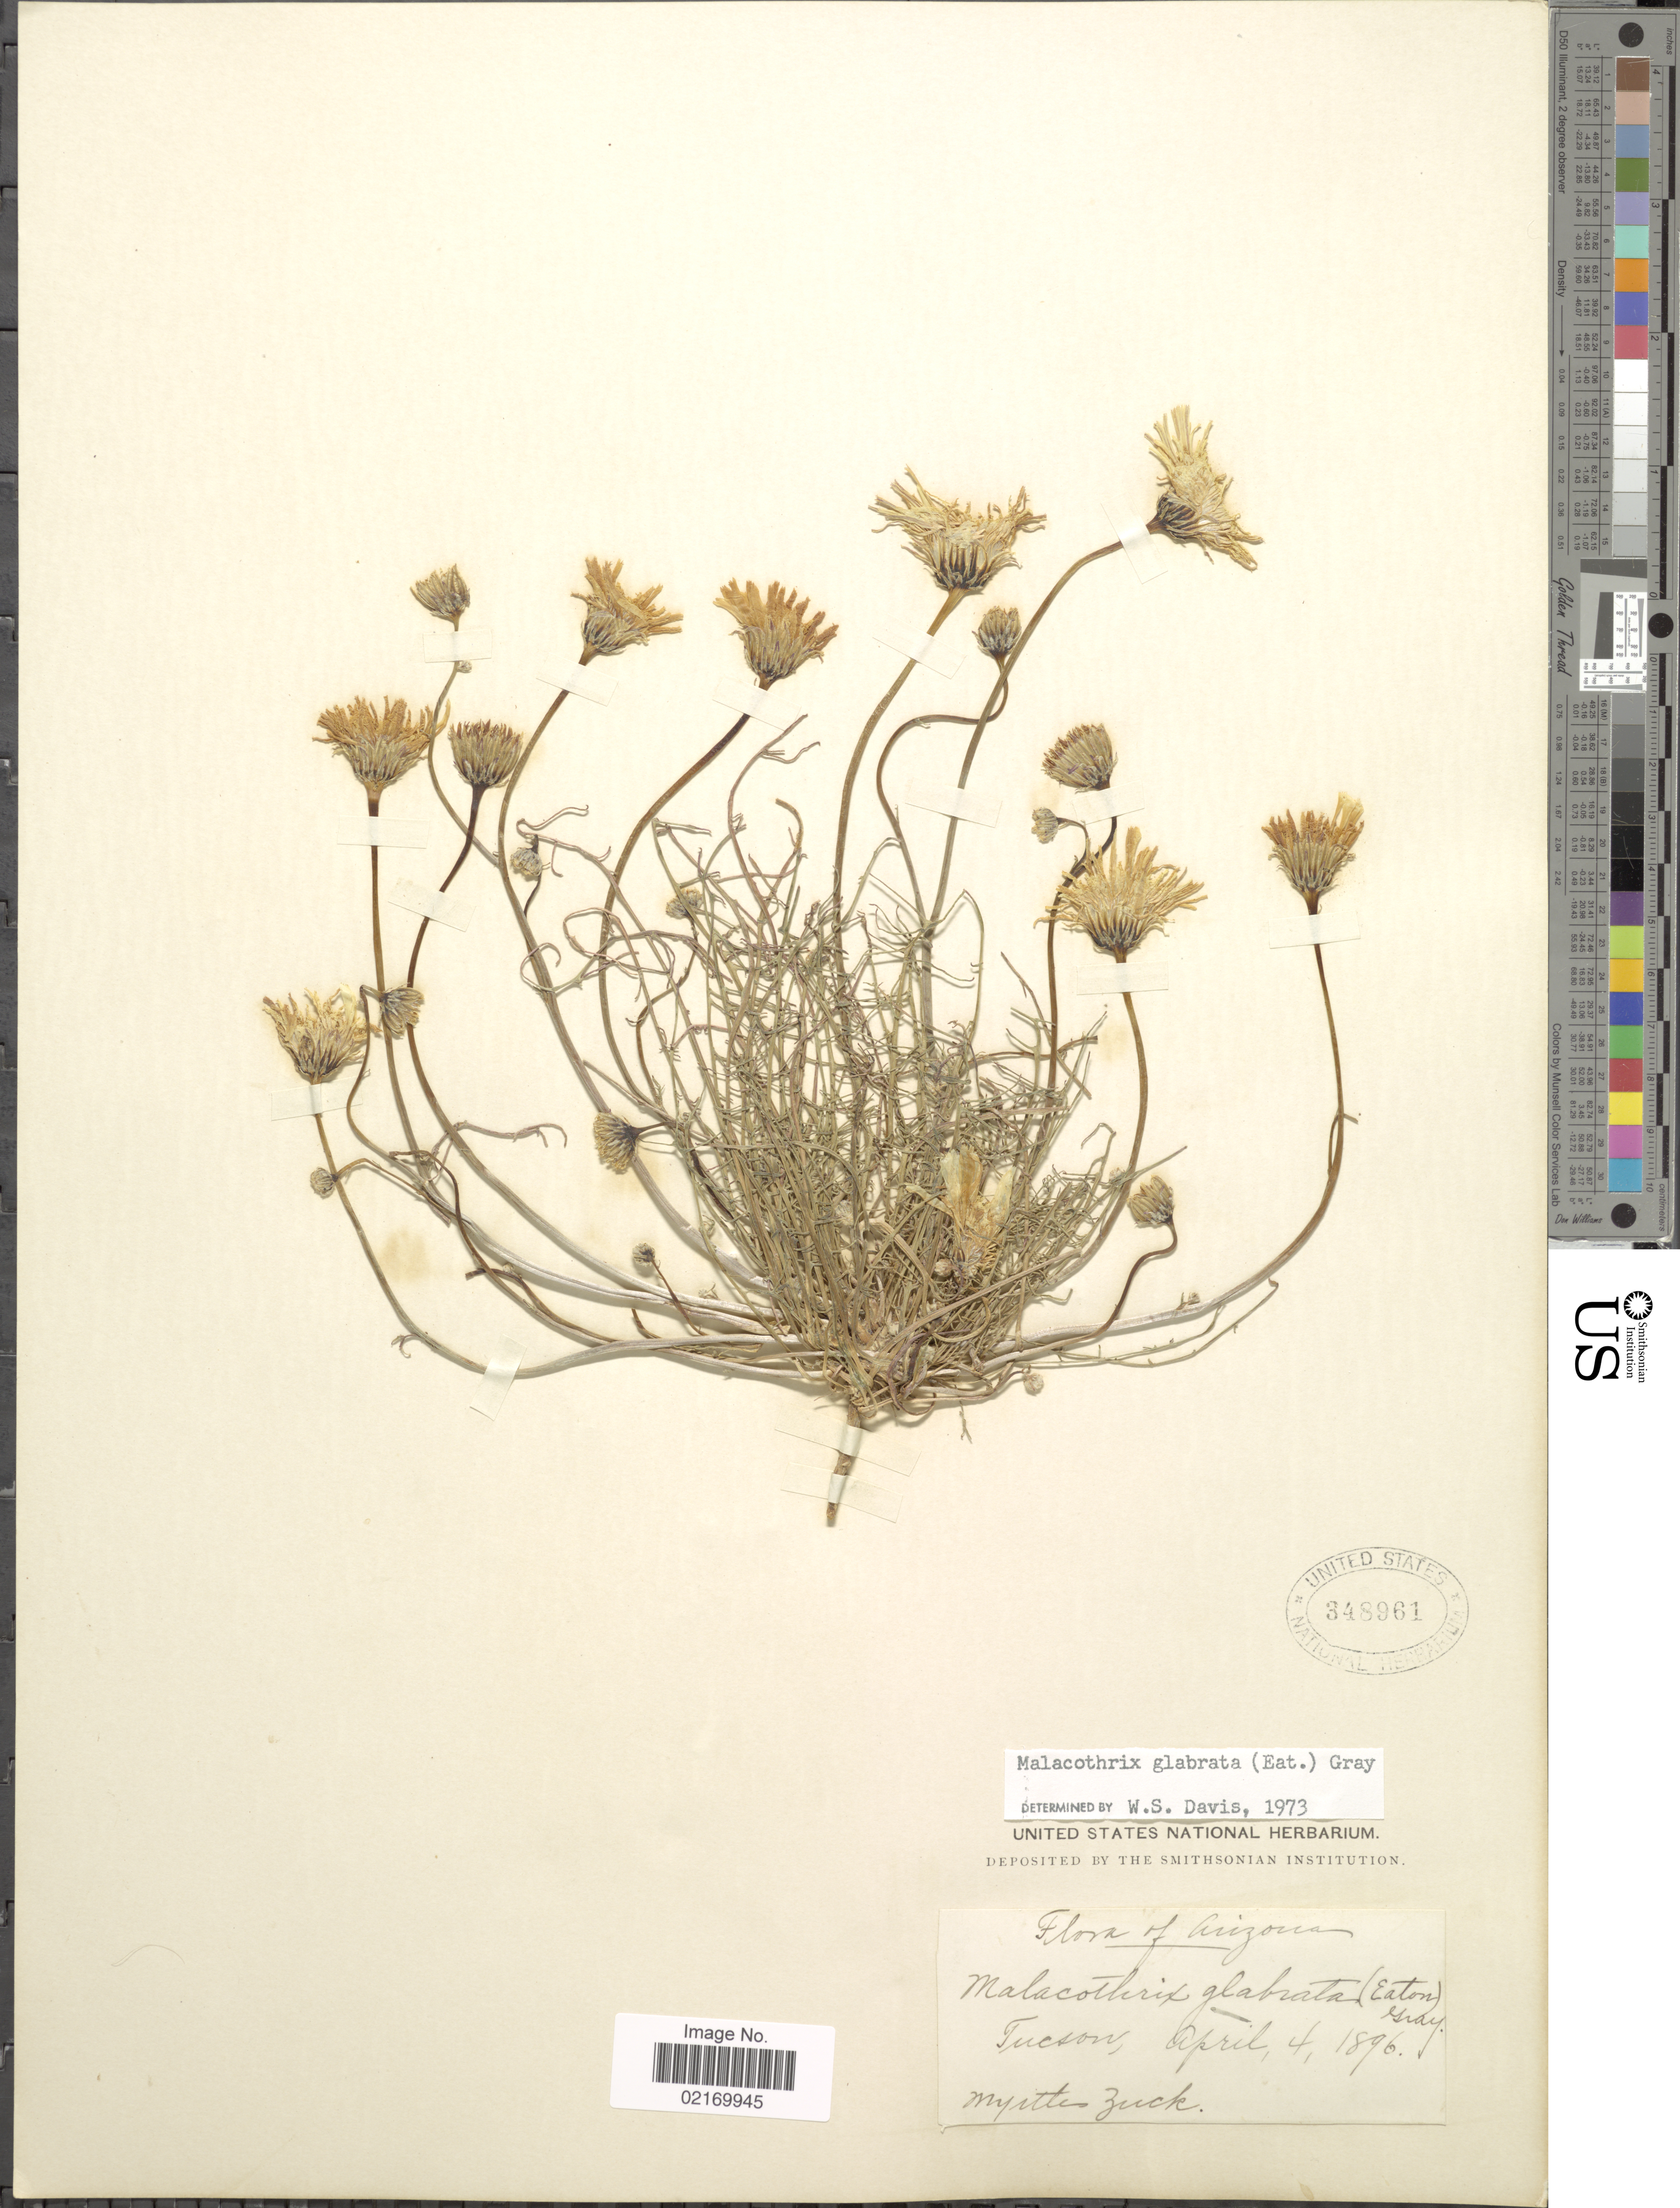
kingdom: Plantae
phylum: Tracheophyta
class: Magnoliopsida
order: Asterales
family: Asteraceae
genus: Malacothrix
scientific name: Malacothrix glabrata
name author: (A. Gray ex D.C. Eaton) A. Gray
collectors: M. Zuck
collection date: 1896-04-04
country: United States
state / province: Arizona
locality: Tucson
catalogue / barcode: US 248961